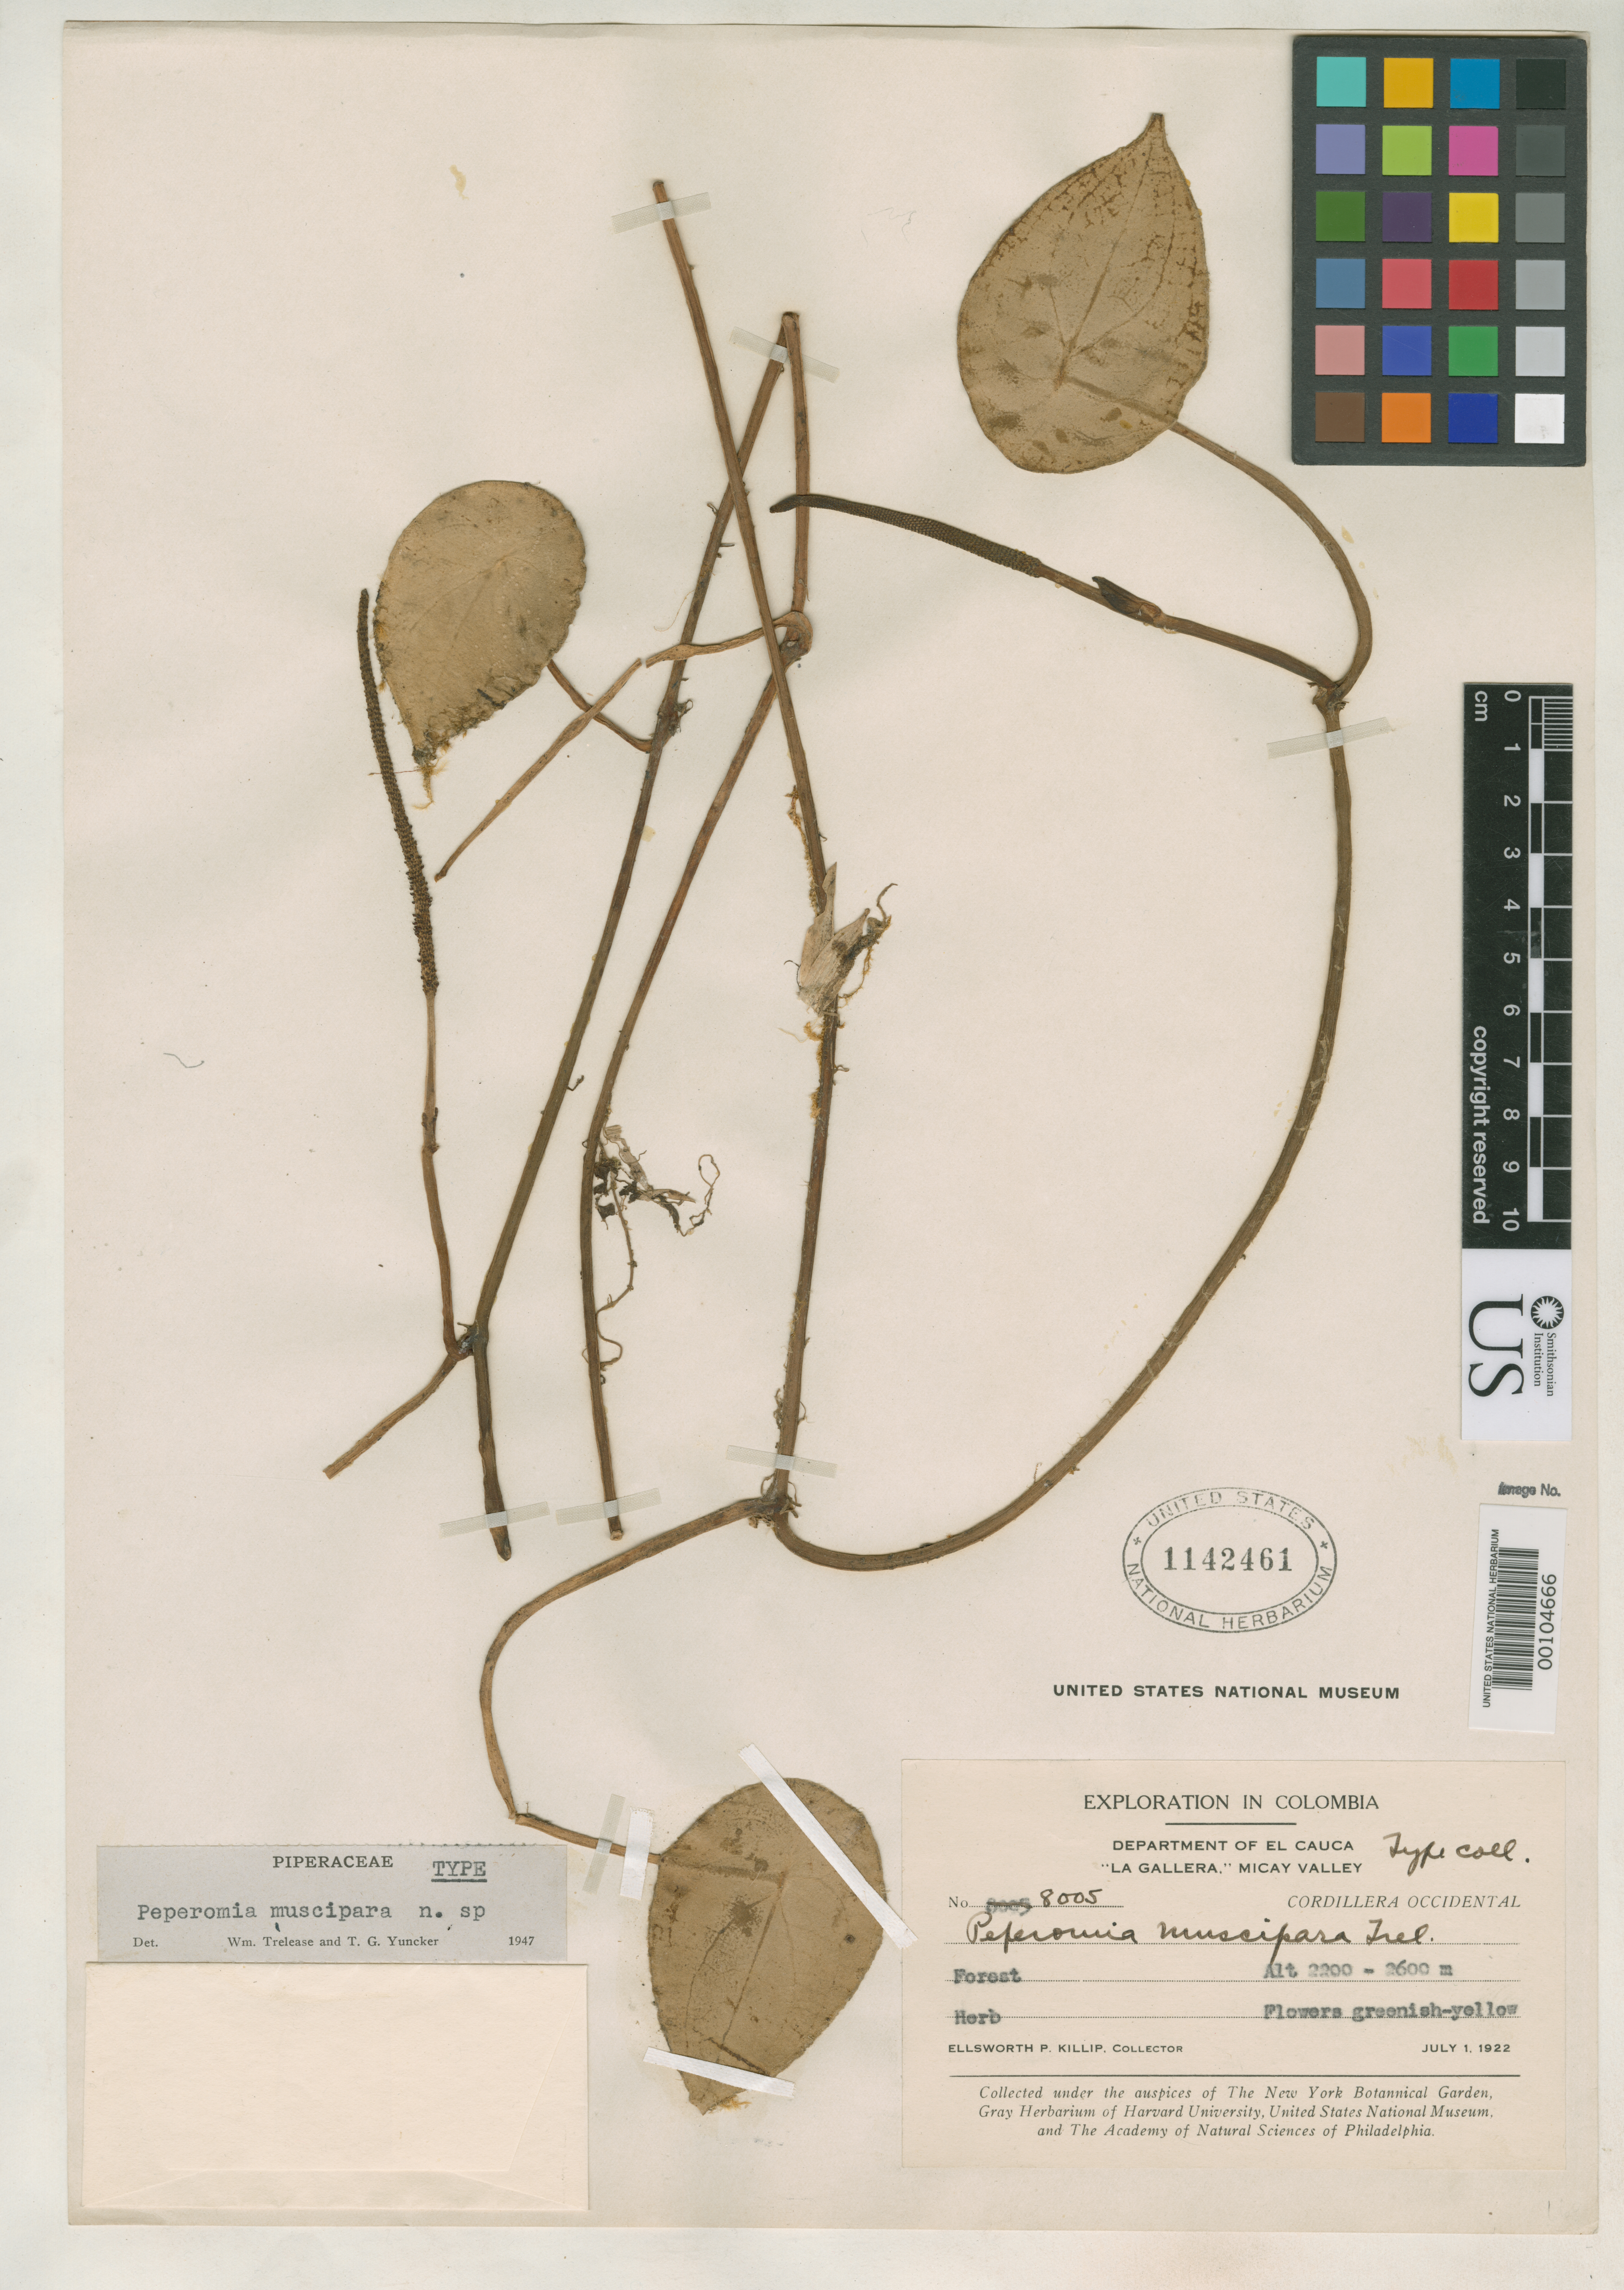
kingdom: Plantae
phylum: Tracheophyta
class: Magnoliopsida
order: Piperales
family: Piperaceae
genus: Peperomia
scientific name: Peperomia muscipara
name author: Trel. & Yunck.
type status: Holotype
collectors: E. P. Killip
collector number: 8005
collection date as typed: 01 Jul 1922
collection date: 1922-07-01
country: Colombia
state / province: Cauca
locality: La Gallera, Micay Valley.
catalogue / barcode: US 1142461